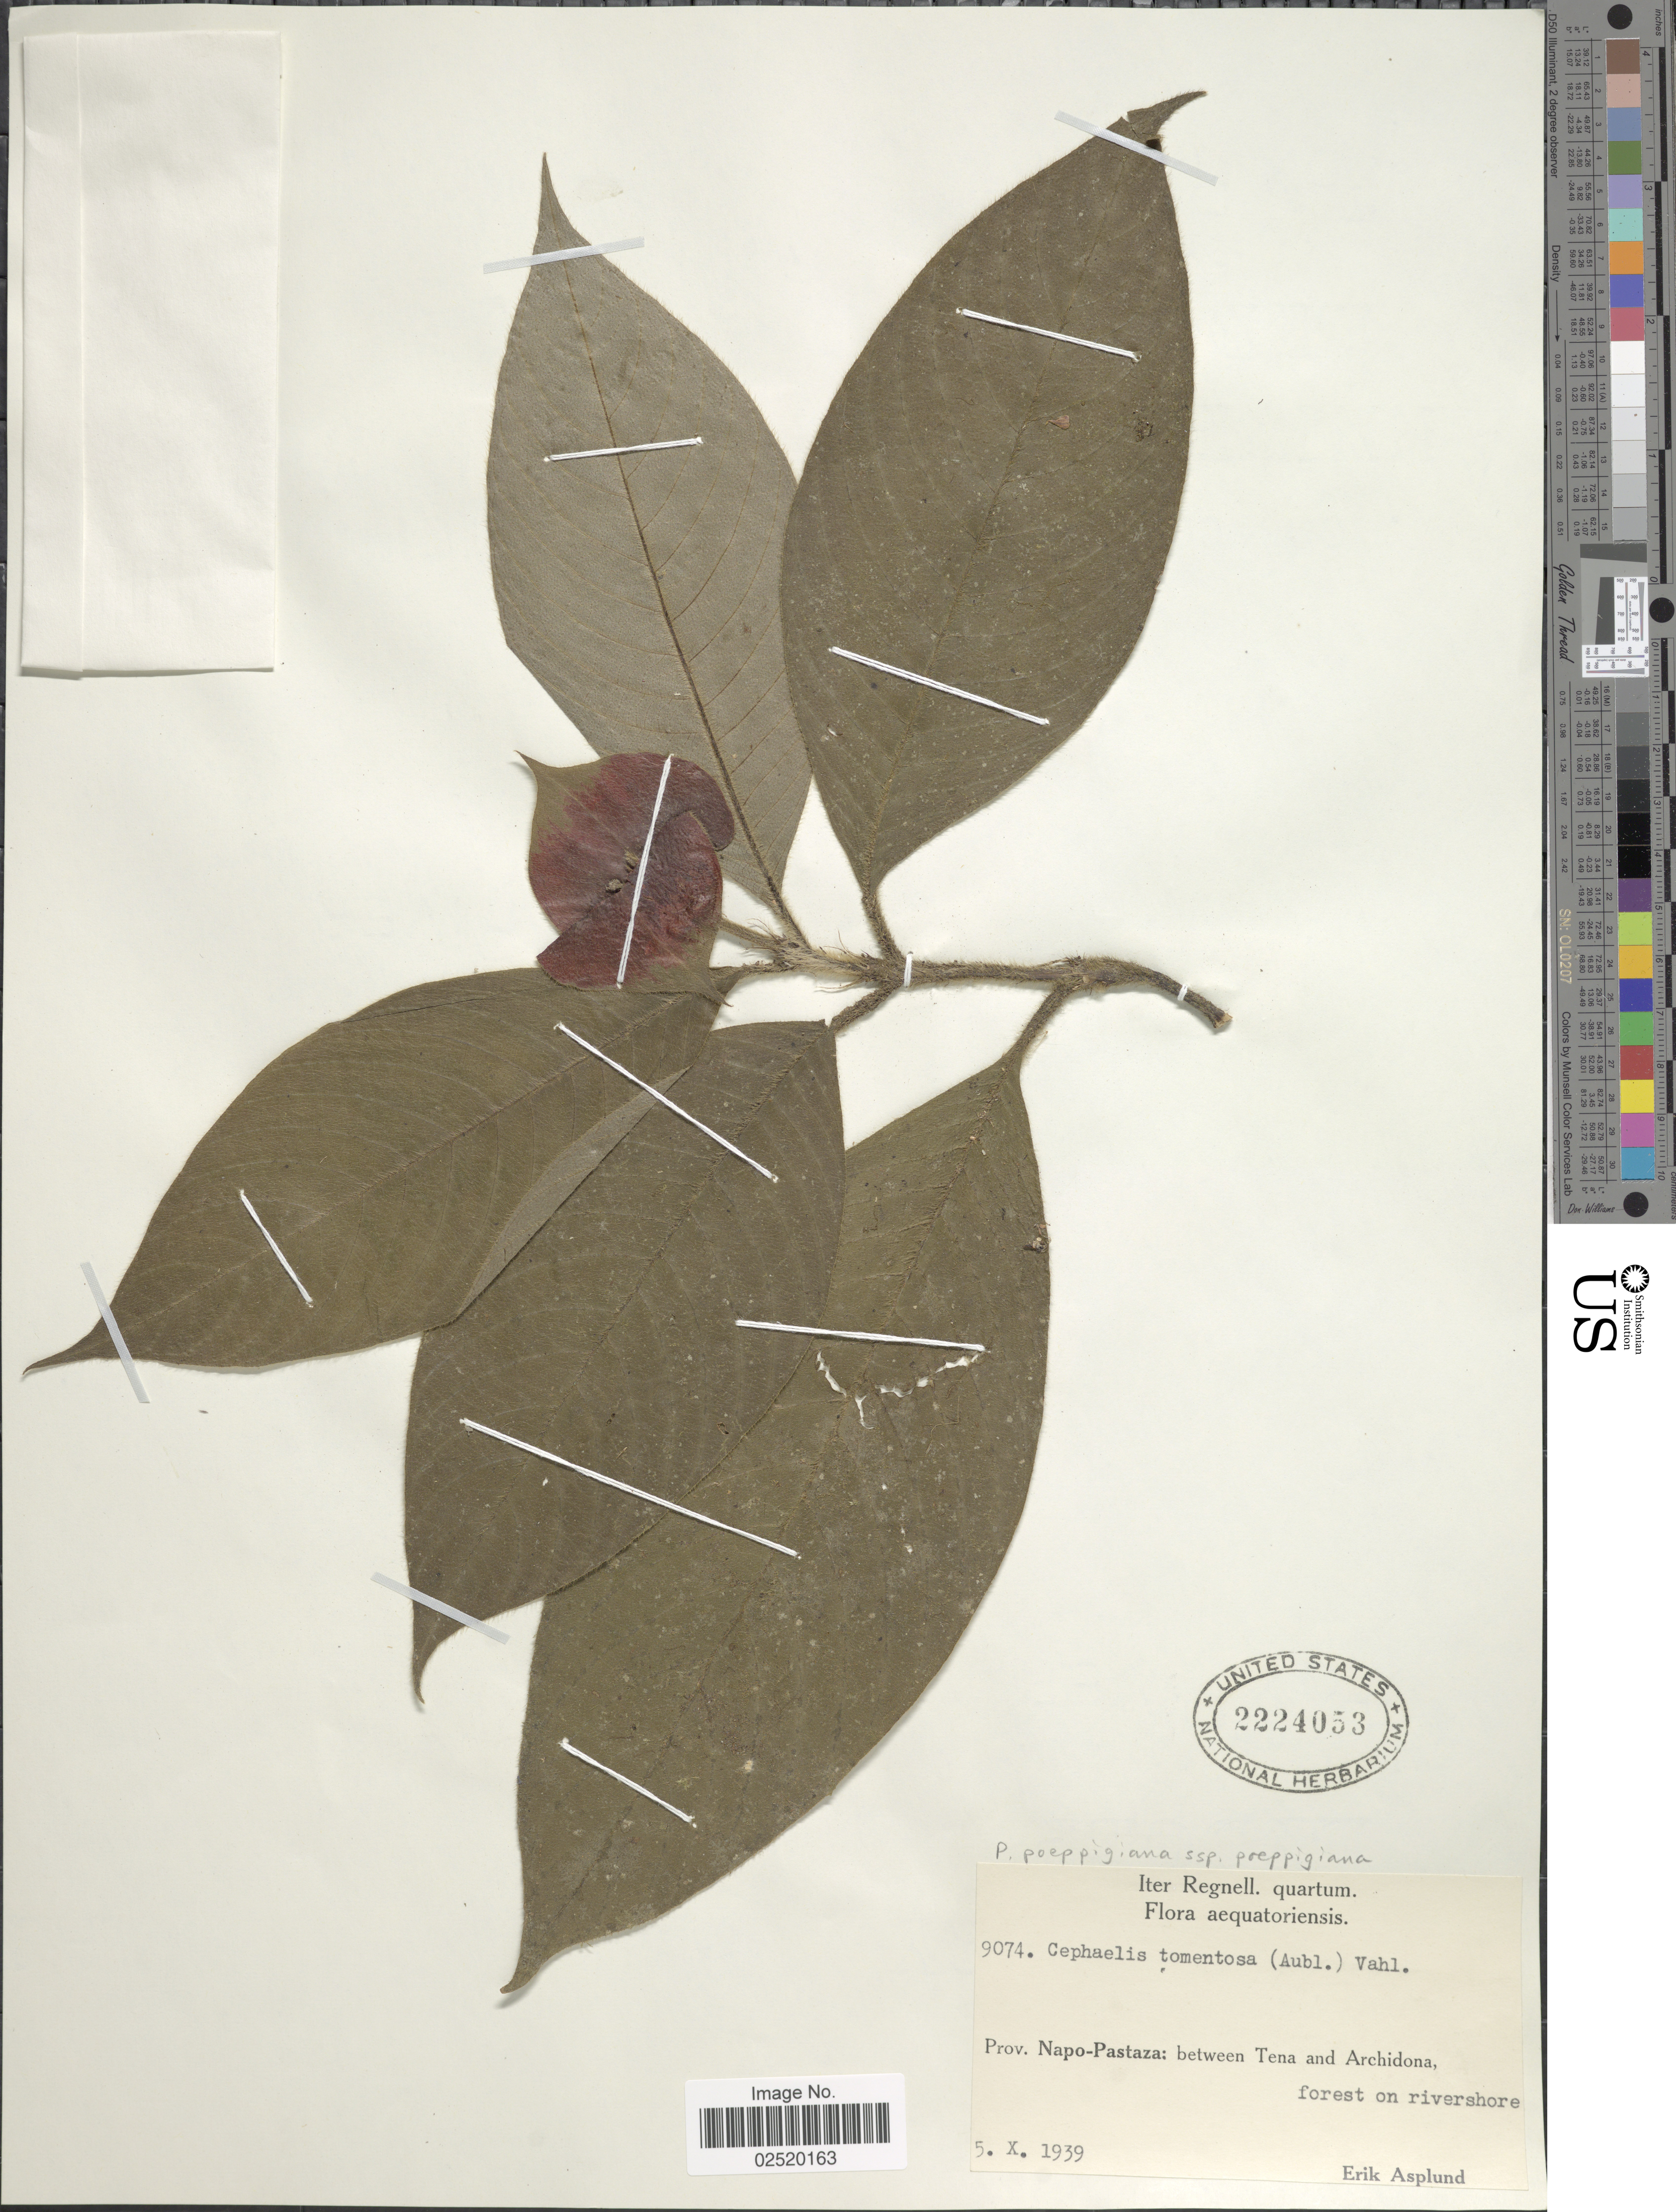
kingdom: Plantae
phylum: Tracheophyta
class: Magnoliopsida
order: Gentianales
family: Rubiaceae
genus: Psychotria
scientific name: Psychotria poeppigiana subsp. poeppigiana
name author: Müll. Arg.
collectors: E. Asplund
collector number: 9074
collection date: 1939-10-05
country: Ecuador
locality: Prov. Napo-Pastaza: between Tena and Archidona, forest on rivershore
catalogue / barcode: US 2224053